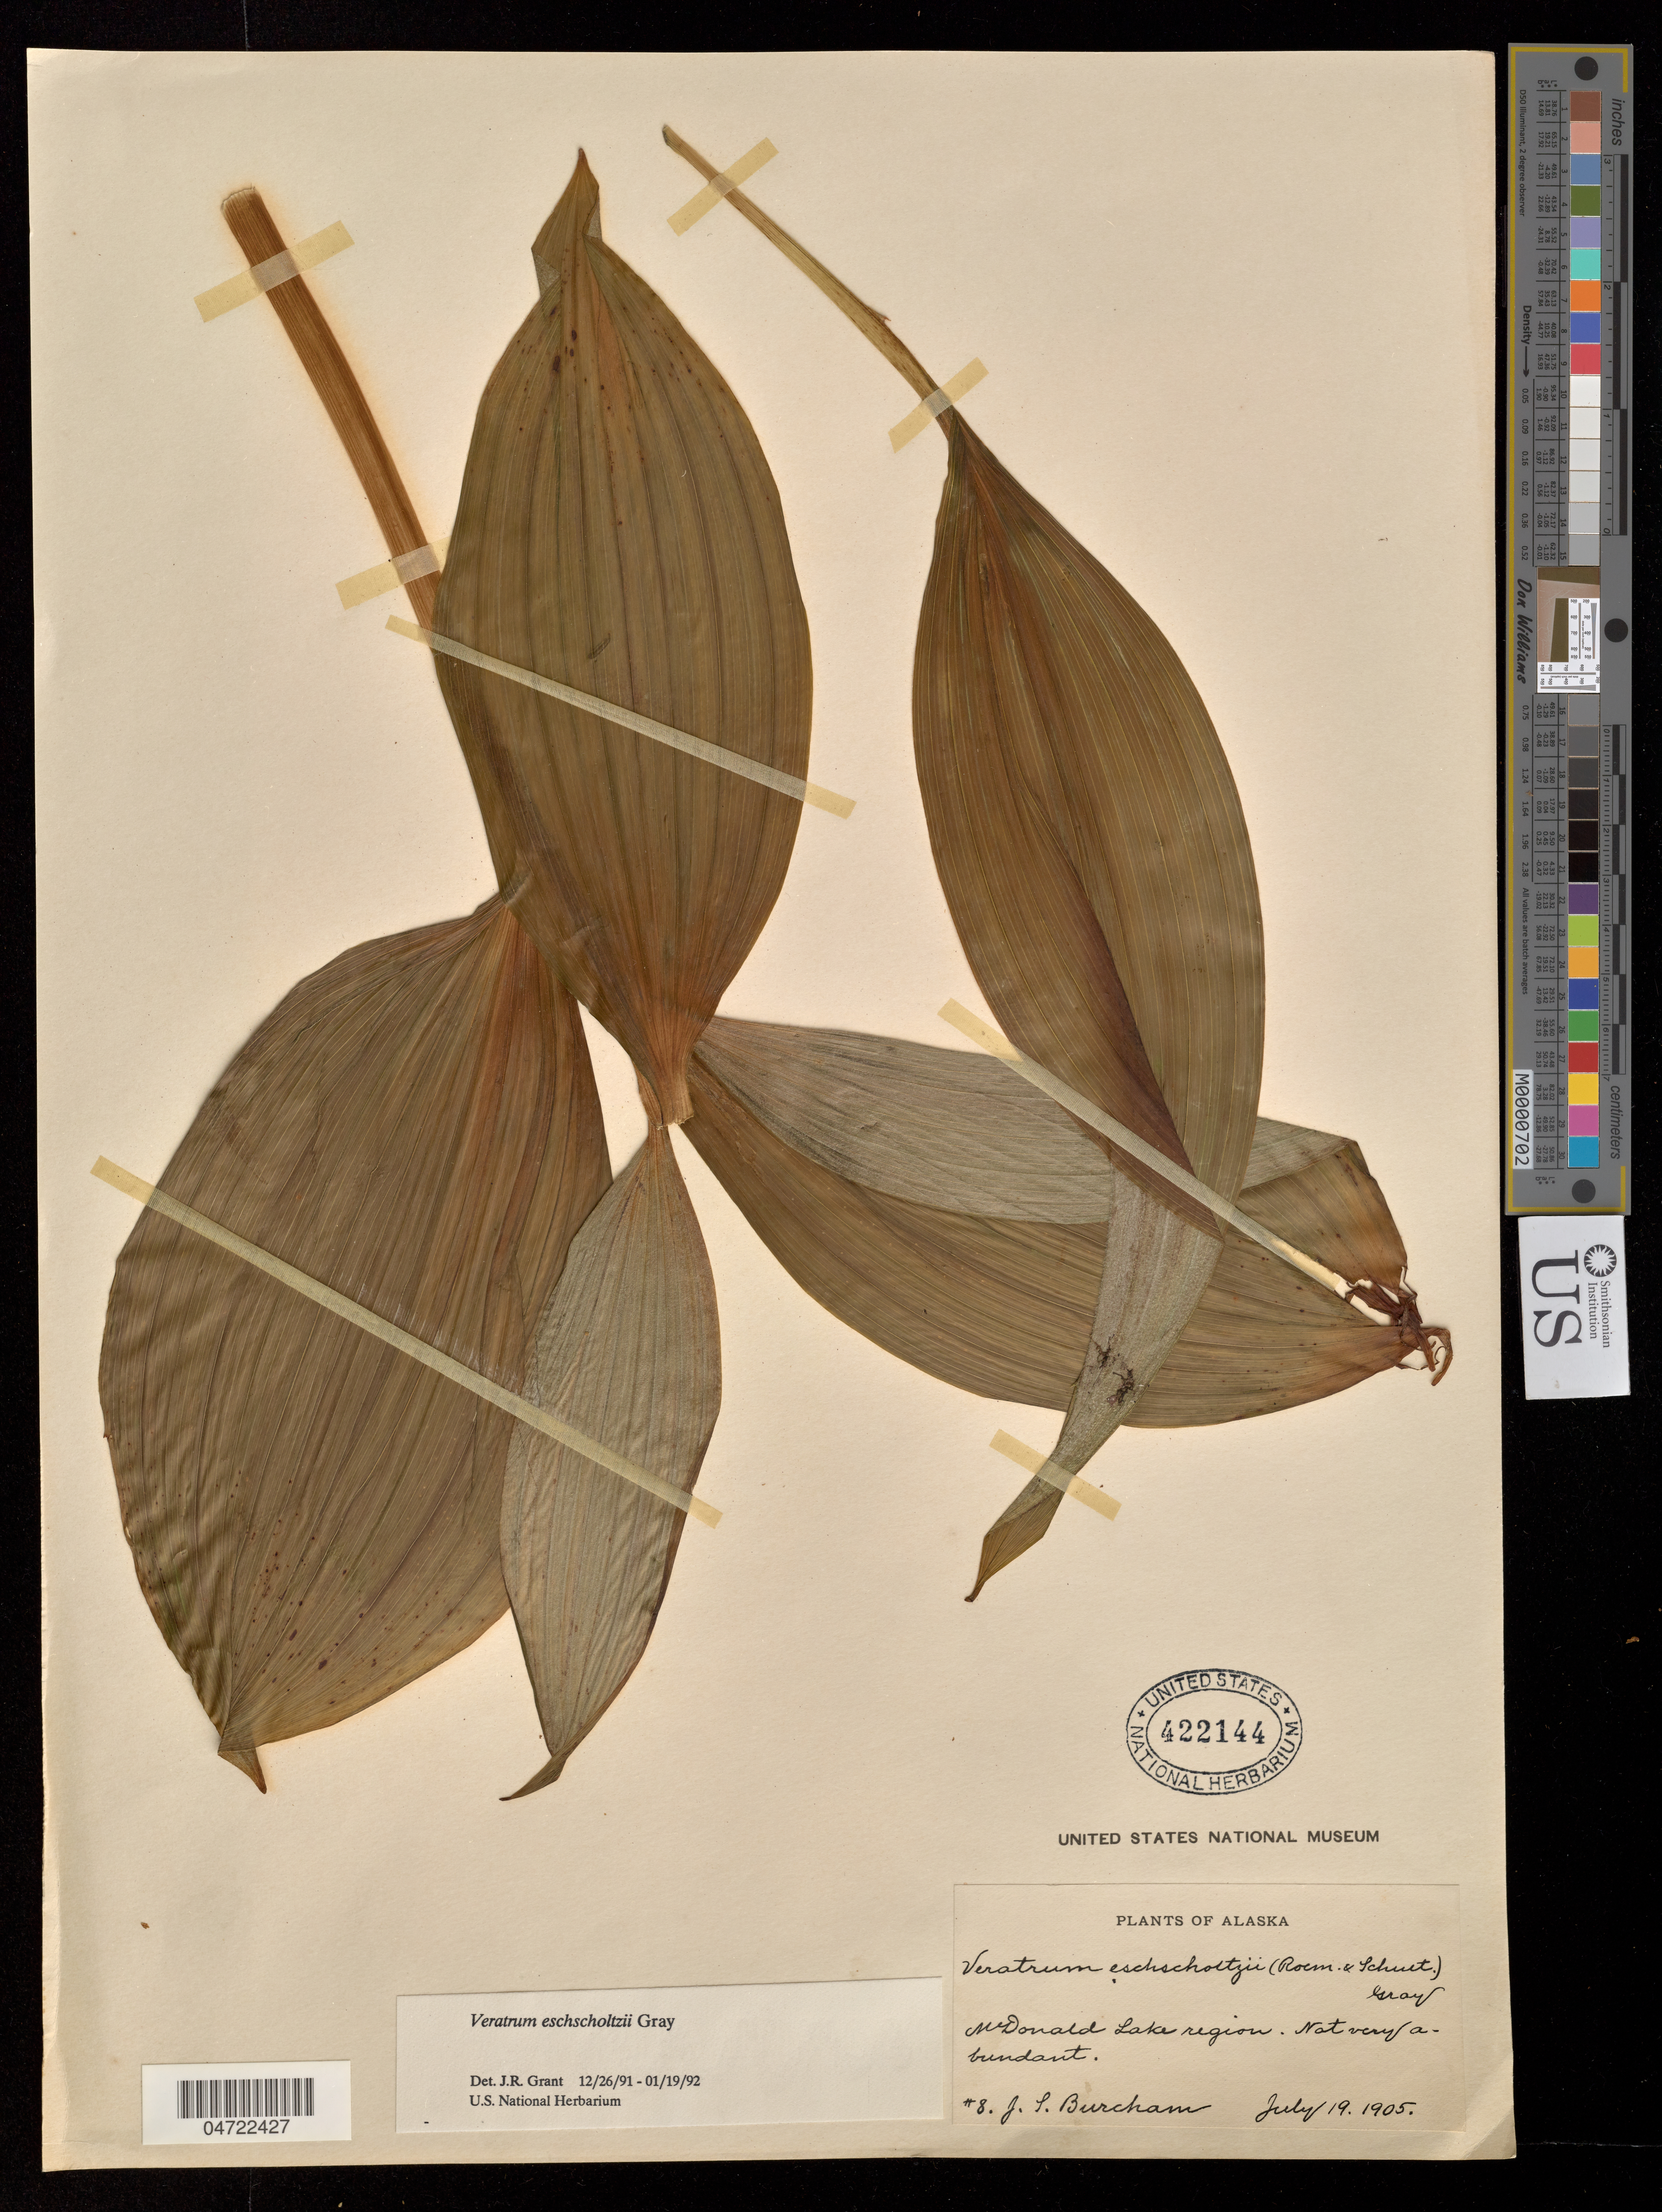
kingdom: Plantae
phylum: Tracheophyta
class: Liliopsida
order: Liliales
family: Melanthiaceae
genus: Veratrum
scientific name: Veratrum eschscholtzii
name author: A. Gray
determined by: Grant, J. R., (SWITZERLAND)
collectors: J. Burcham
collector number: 8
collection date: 1905-07-19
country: United States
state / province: Alaska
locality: McDonald Lake region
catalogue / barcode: US 422144